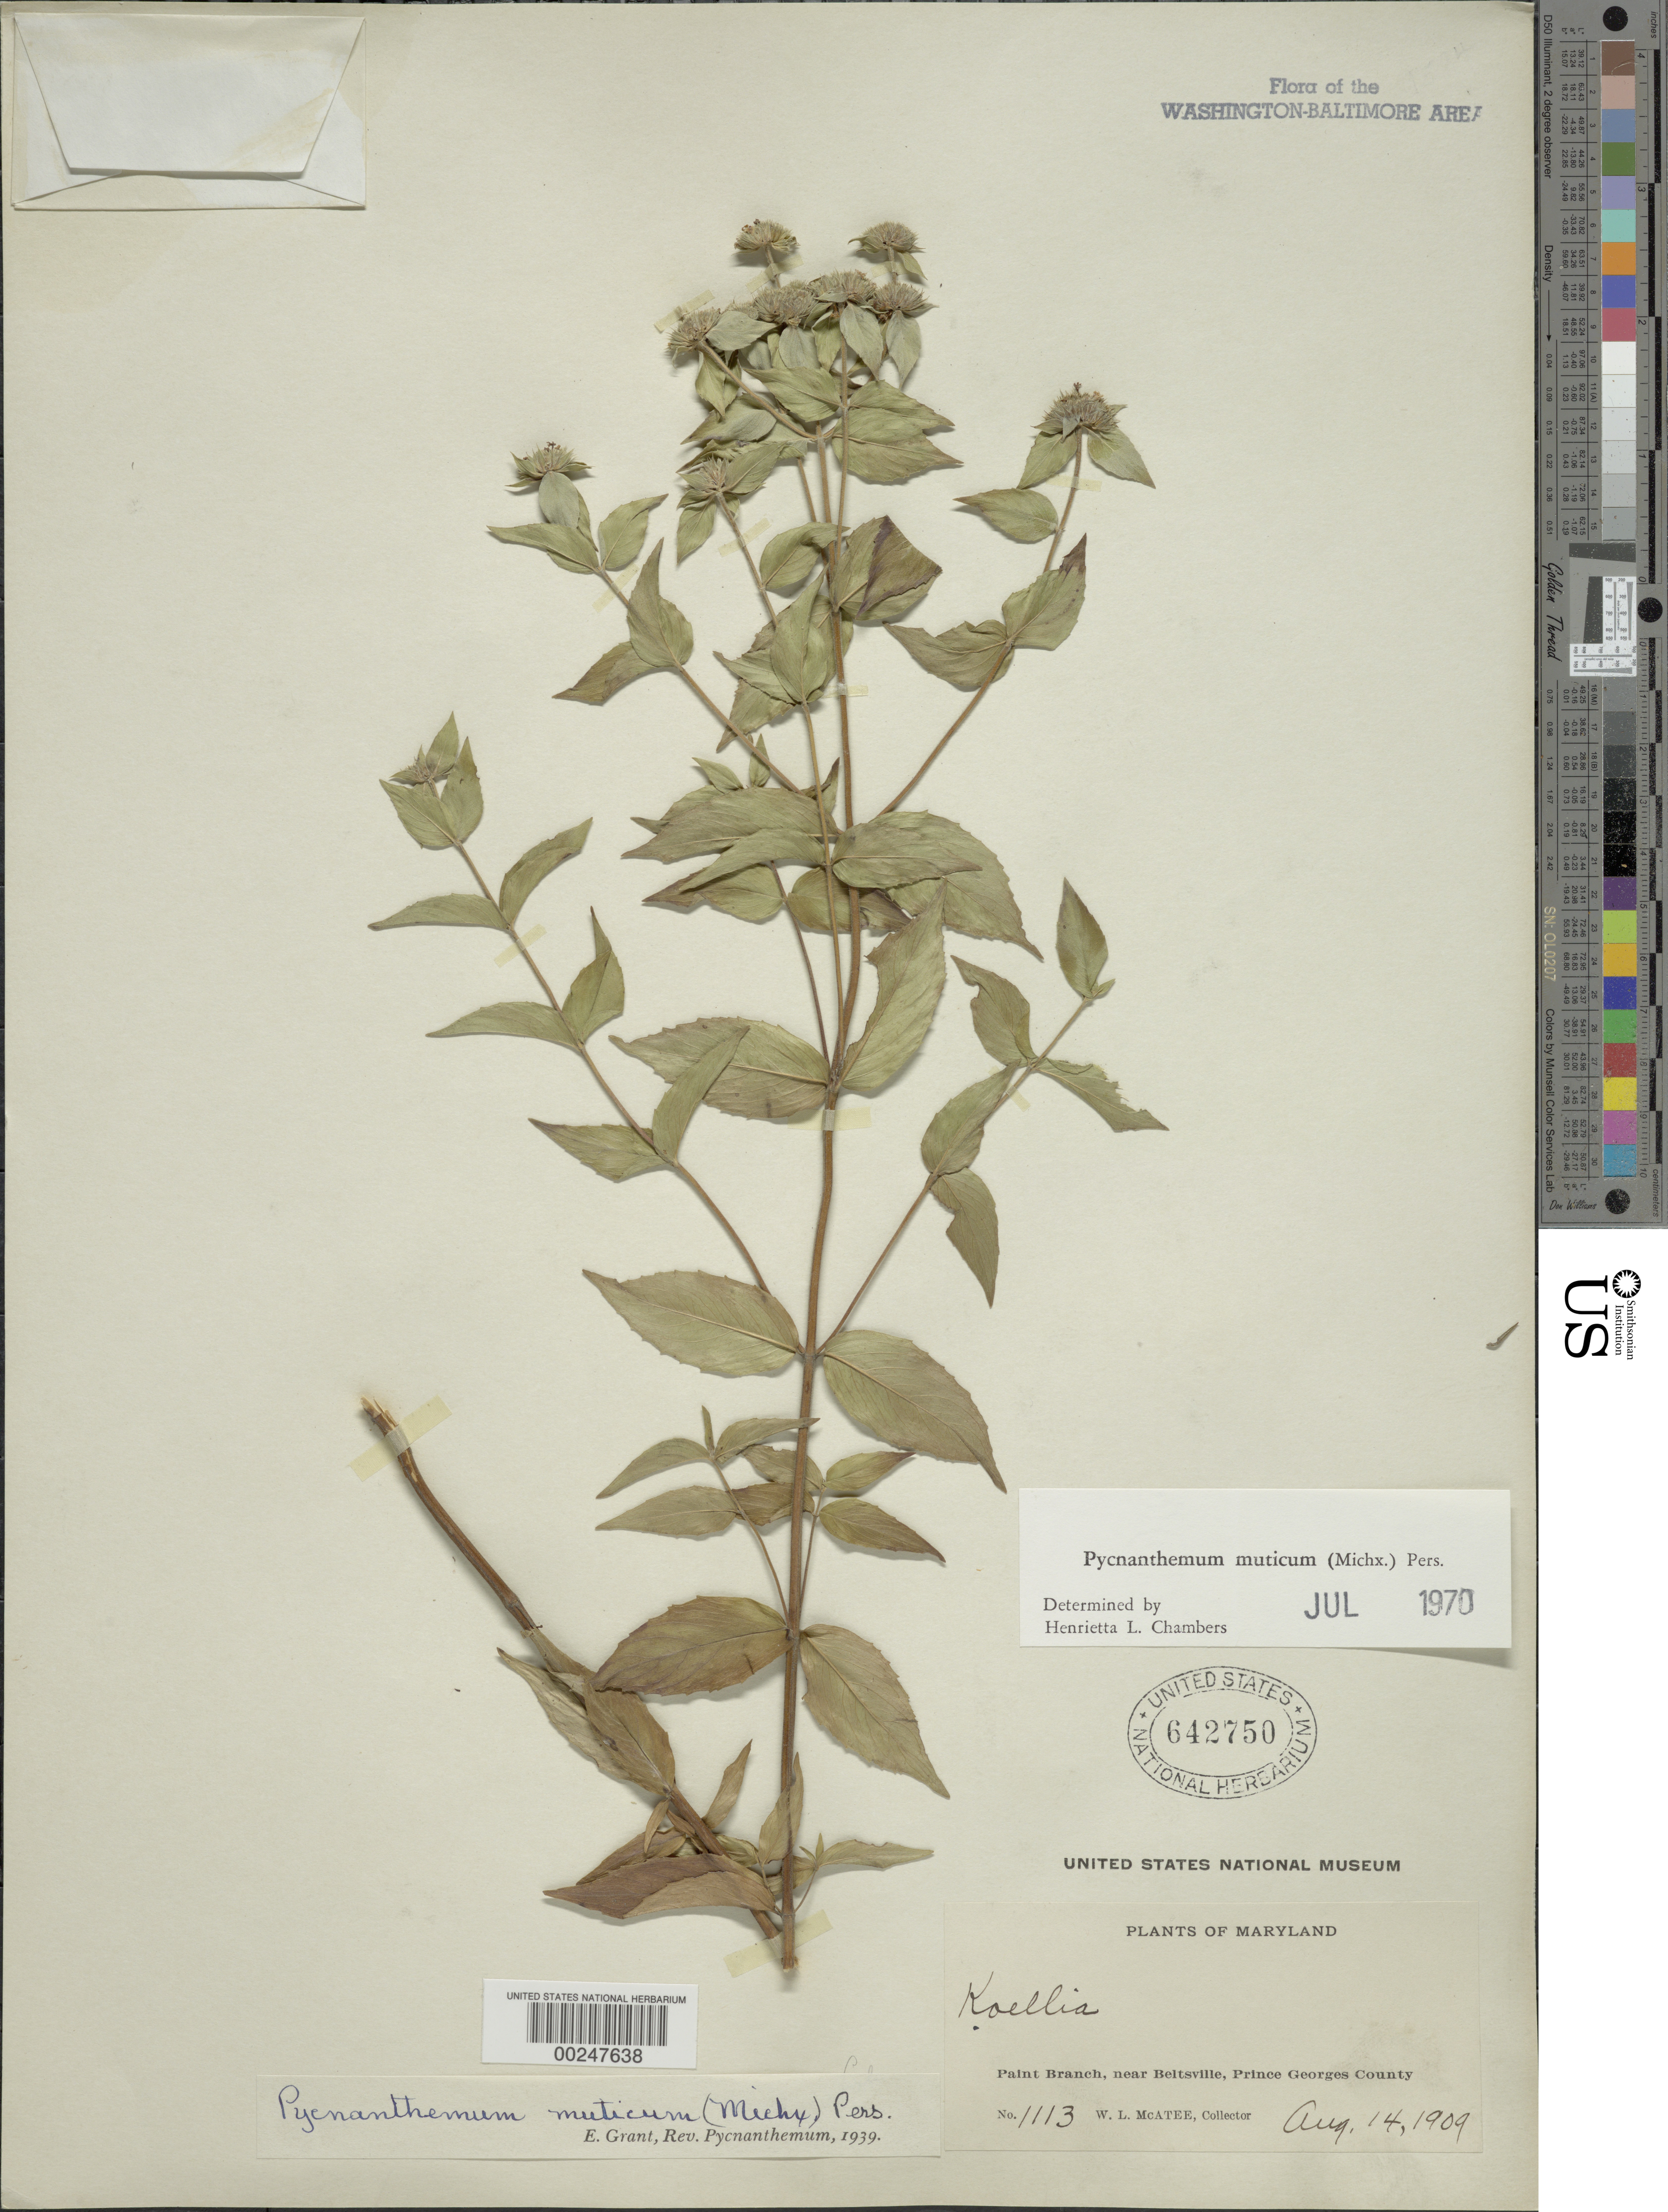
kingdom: Plantae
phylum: Tracheophyta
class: Magnoliopsida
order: Lamiales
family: Lamiaceae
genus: Pycnanthemum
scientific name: Pycnanthemum muticum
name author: (Michx.) Pers.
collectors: W. McAtee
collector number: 1113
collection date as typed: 14 Aug 1909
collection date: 1909-08-14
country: United States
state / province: Maryland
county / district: Prince George's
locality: Paint Branch, near Beltsville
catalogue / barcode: US 642750